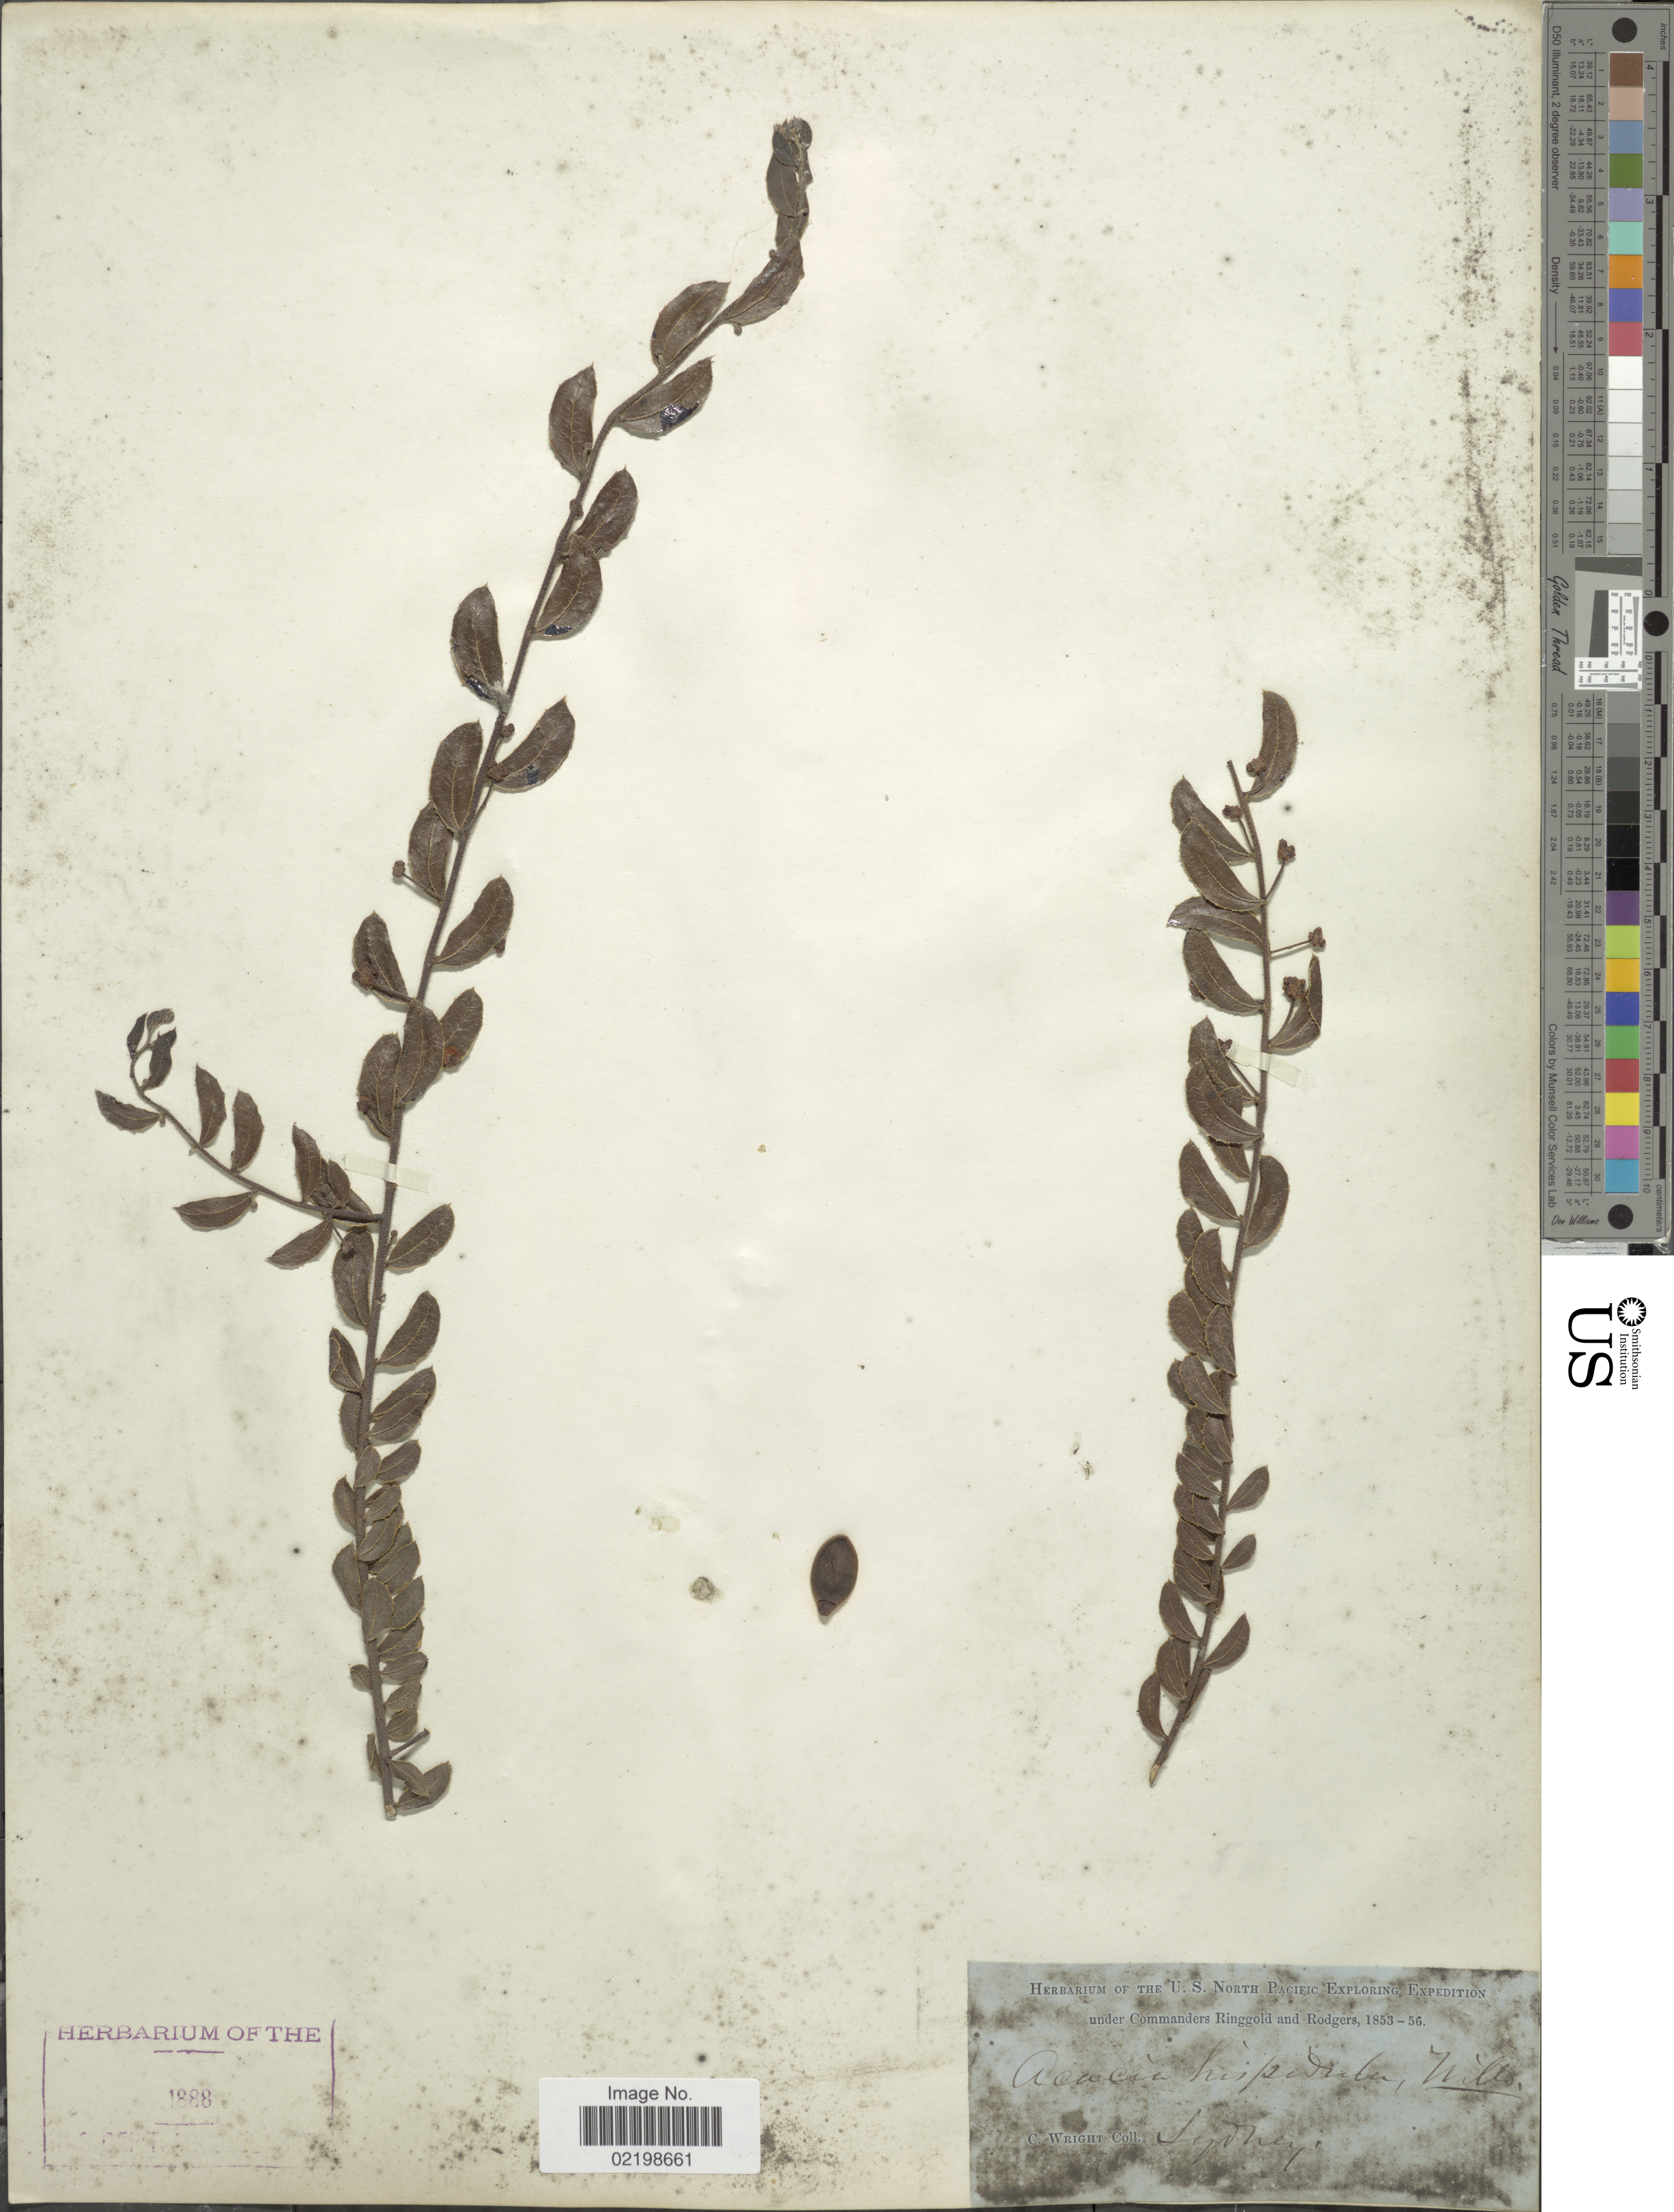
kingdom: Plantae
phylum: Tracheophyta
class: Magnoliopsida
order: Fabales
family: Fabaceae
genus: Acacia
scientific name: Acacia hispidula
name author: (Sm.) Willd.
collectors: C. Wright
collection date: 1853/1856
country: Australia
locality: North Pacific . Sydney